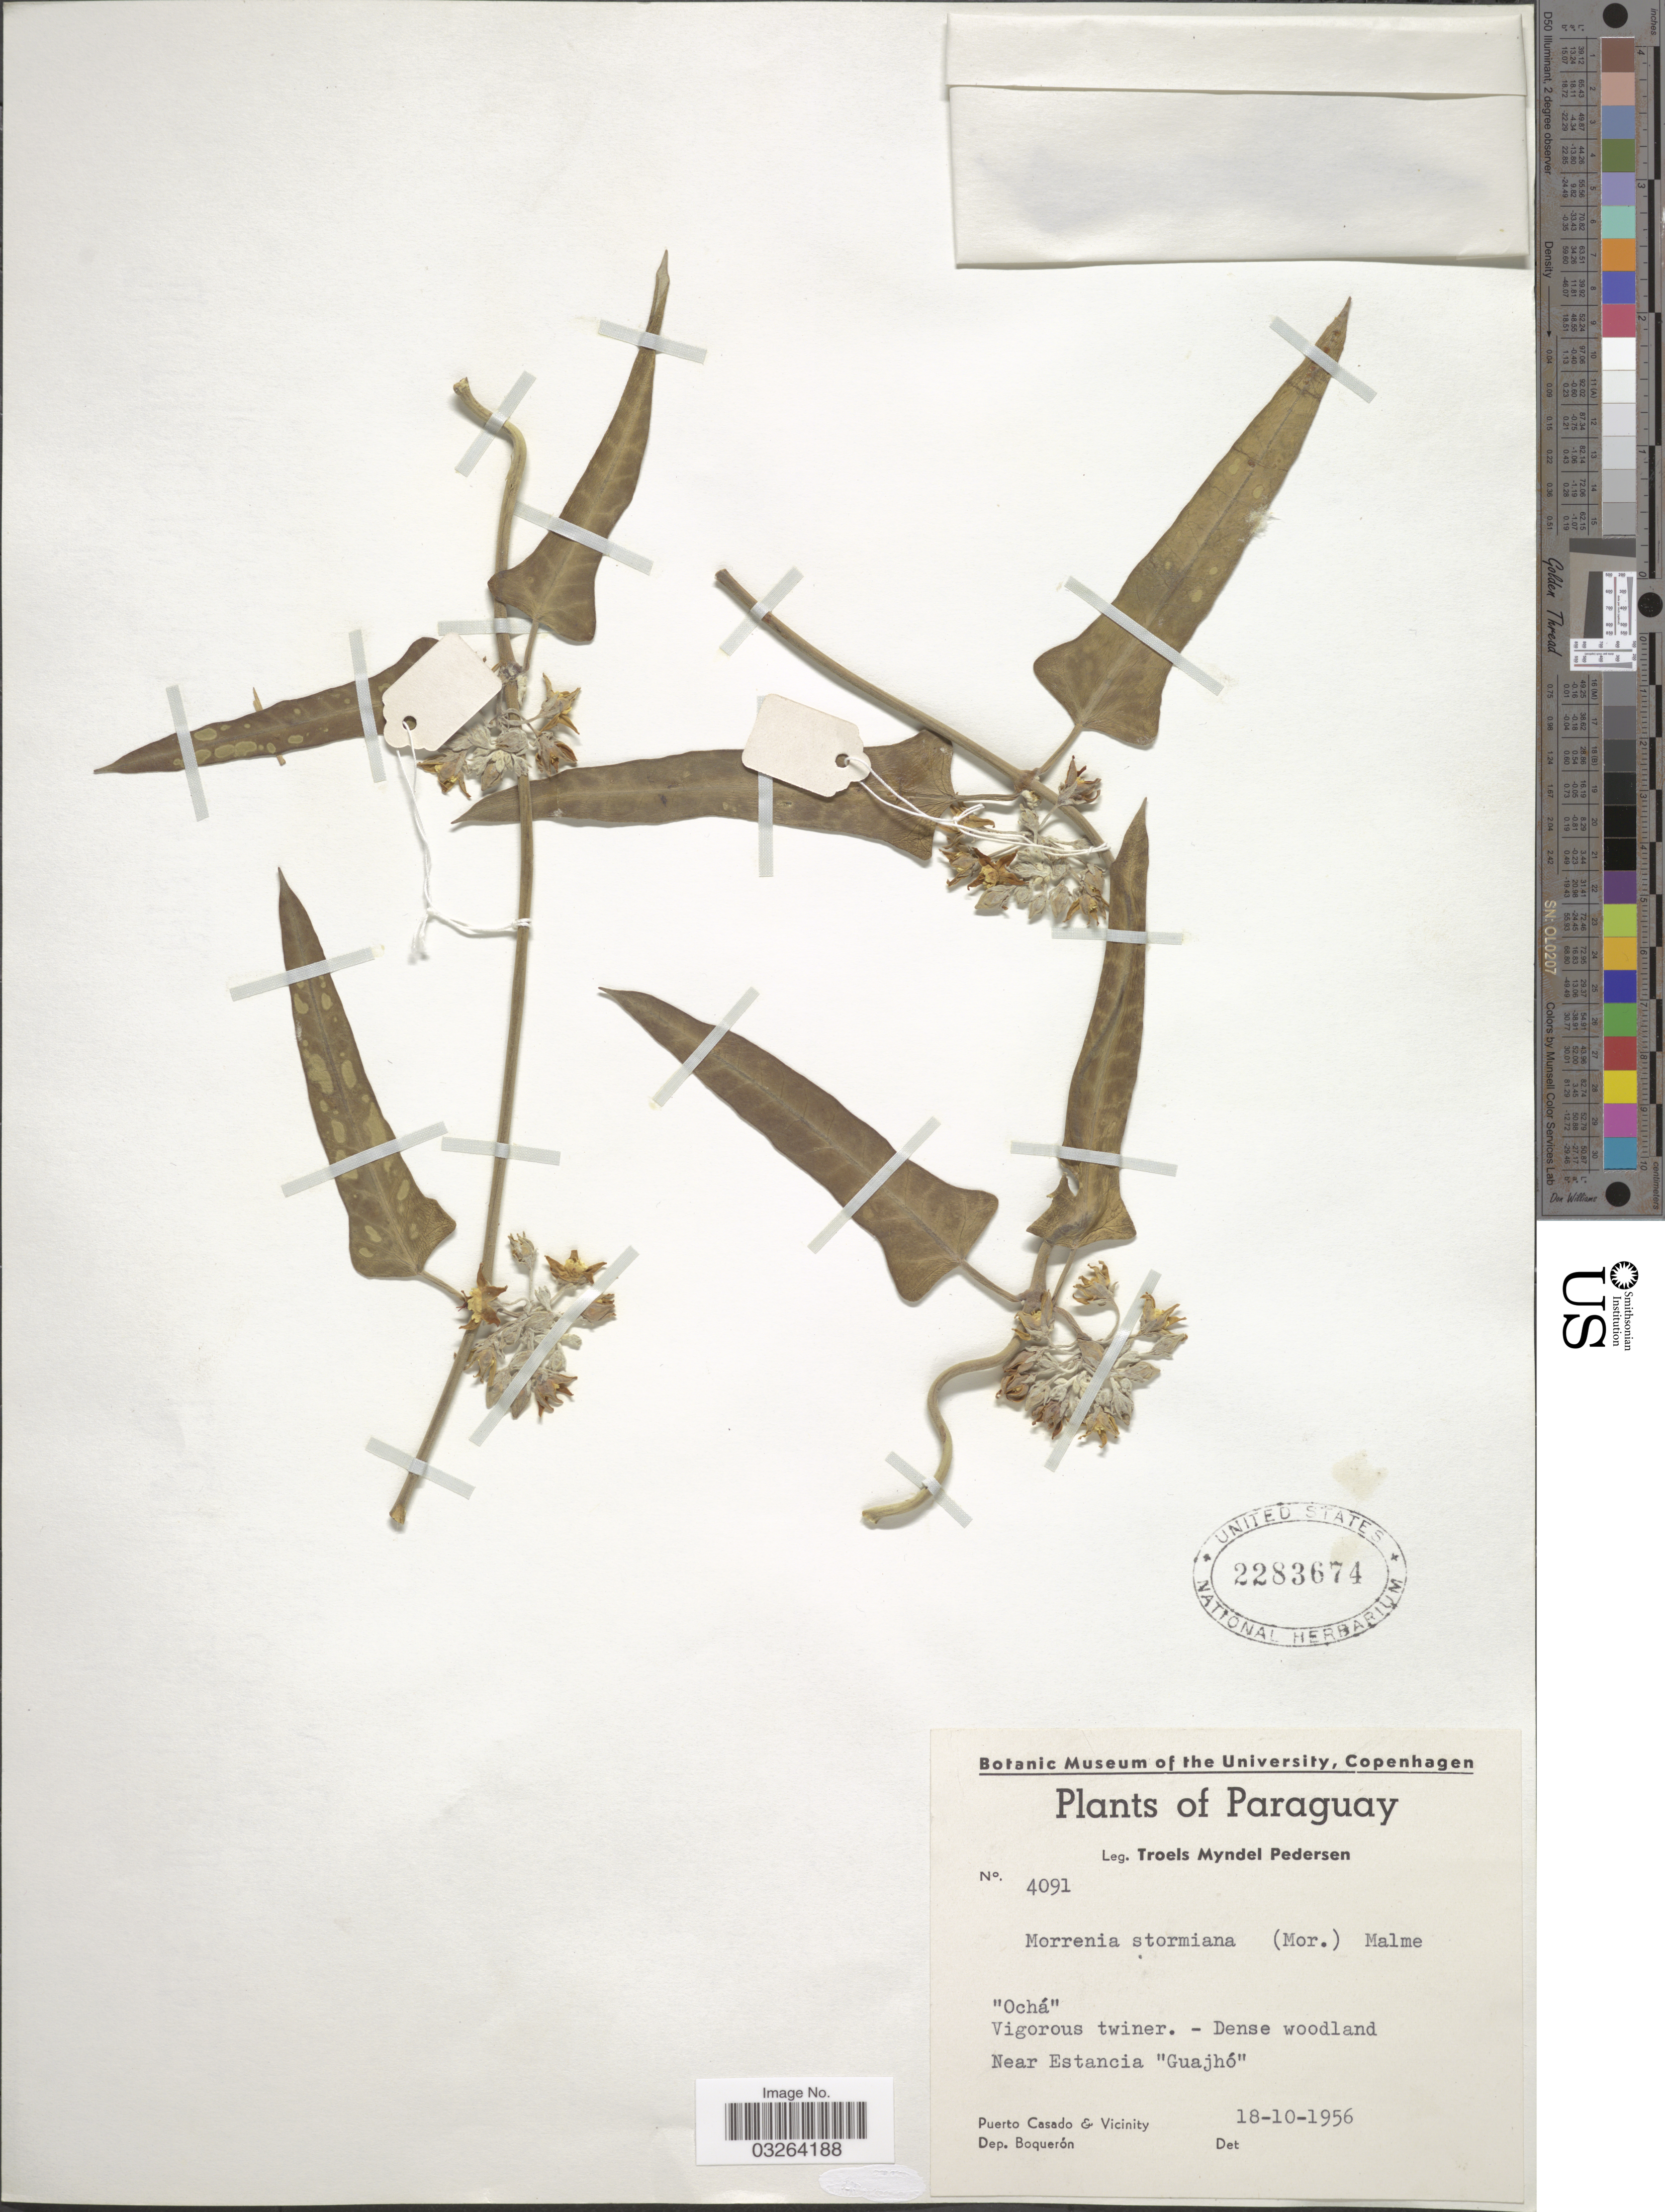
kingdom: Plantae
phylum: Tracheophyta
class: Magnoliopsida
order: Gentianales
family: Apocynaceae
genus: Morrenia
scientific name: Morrenia stormiana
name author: (Morong) Malme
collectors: T. Pederson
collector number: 4091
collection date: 1956-10-18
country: Paraguay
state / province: Boqueron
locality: Near Estancia "Guajhó". Puerto Casado & Vicinity. Dep. Boquerón.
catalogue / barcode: US 2283674